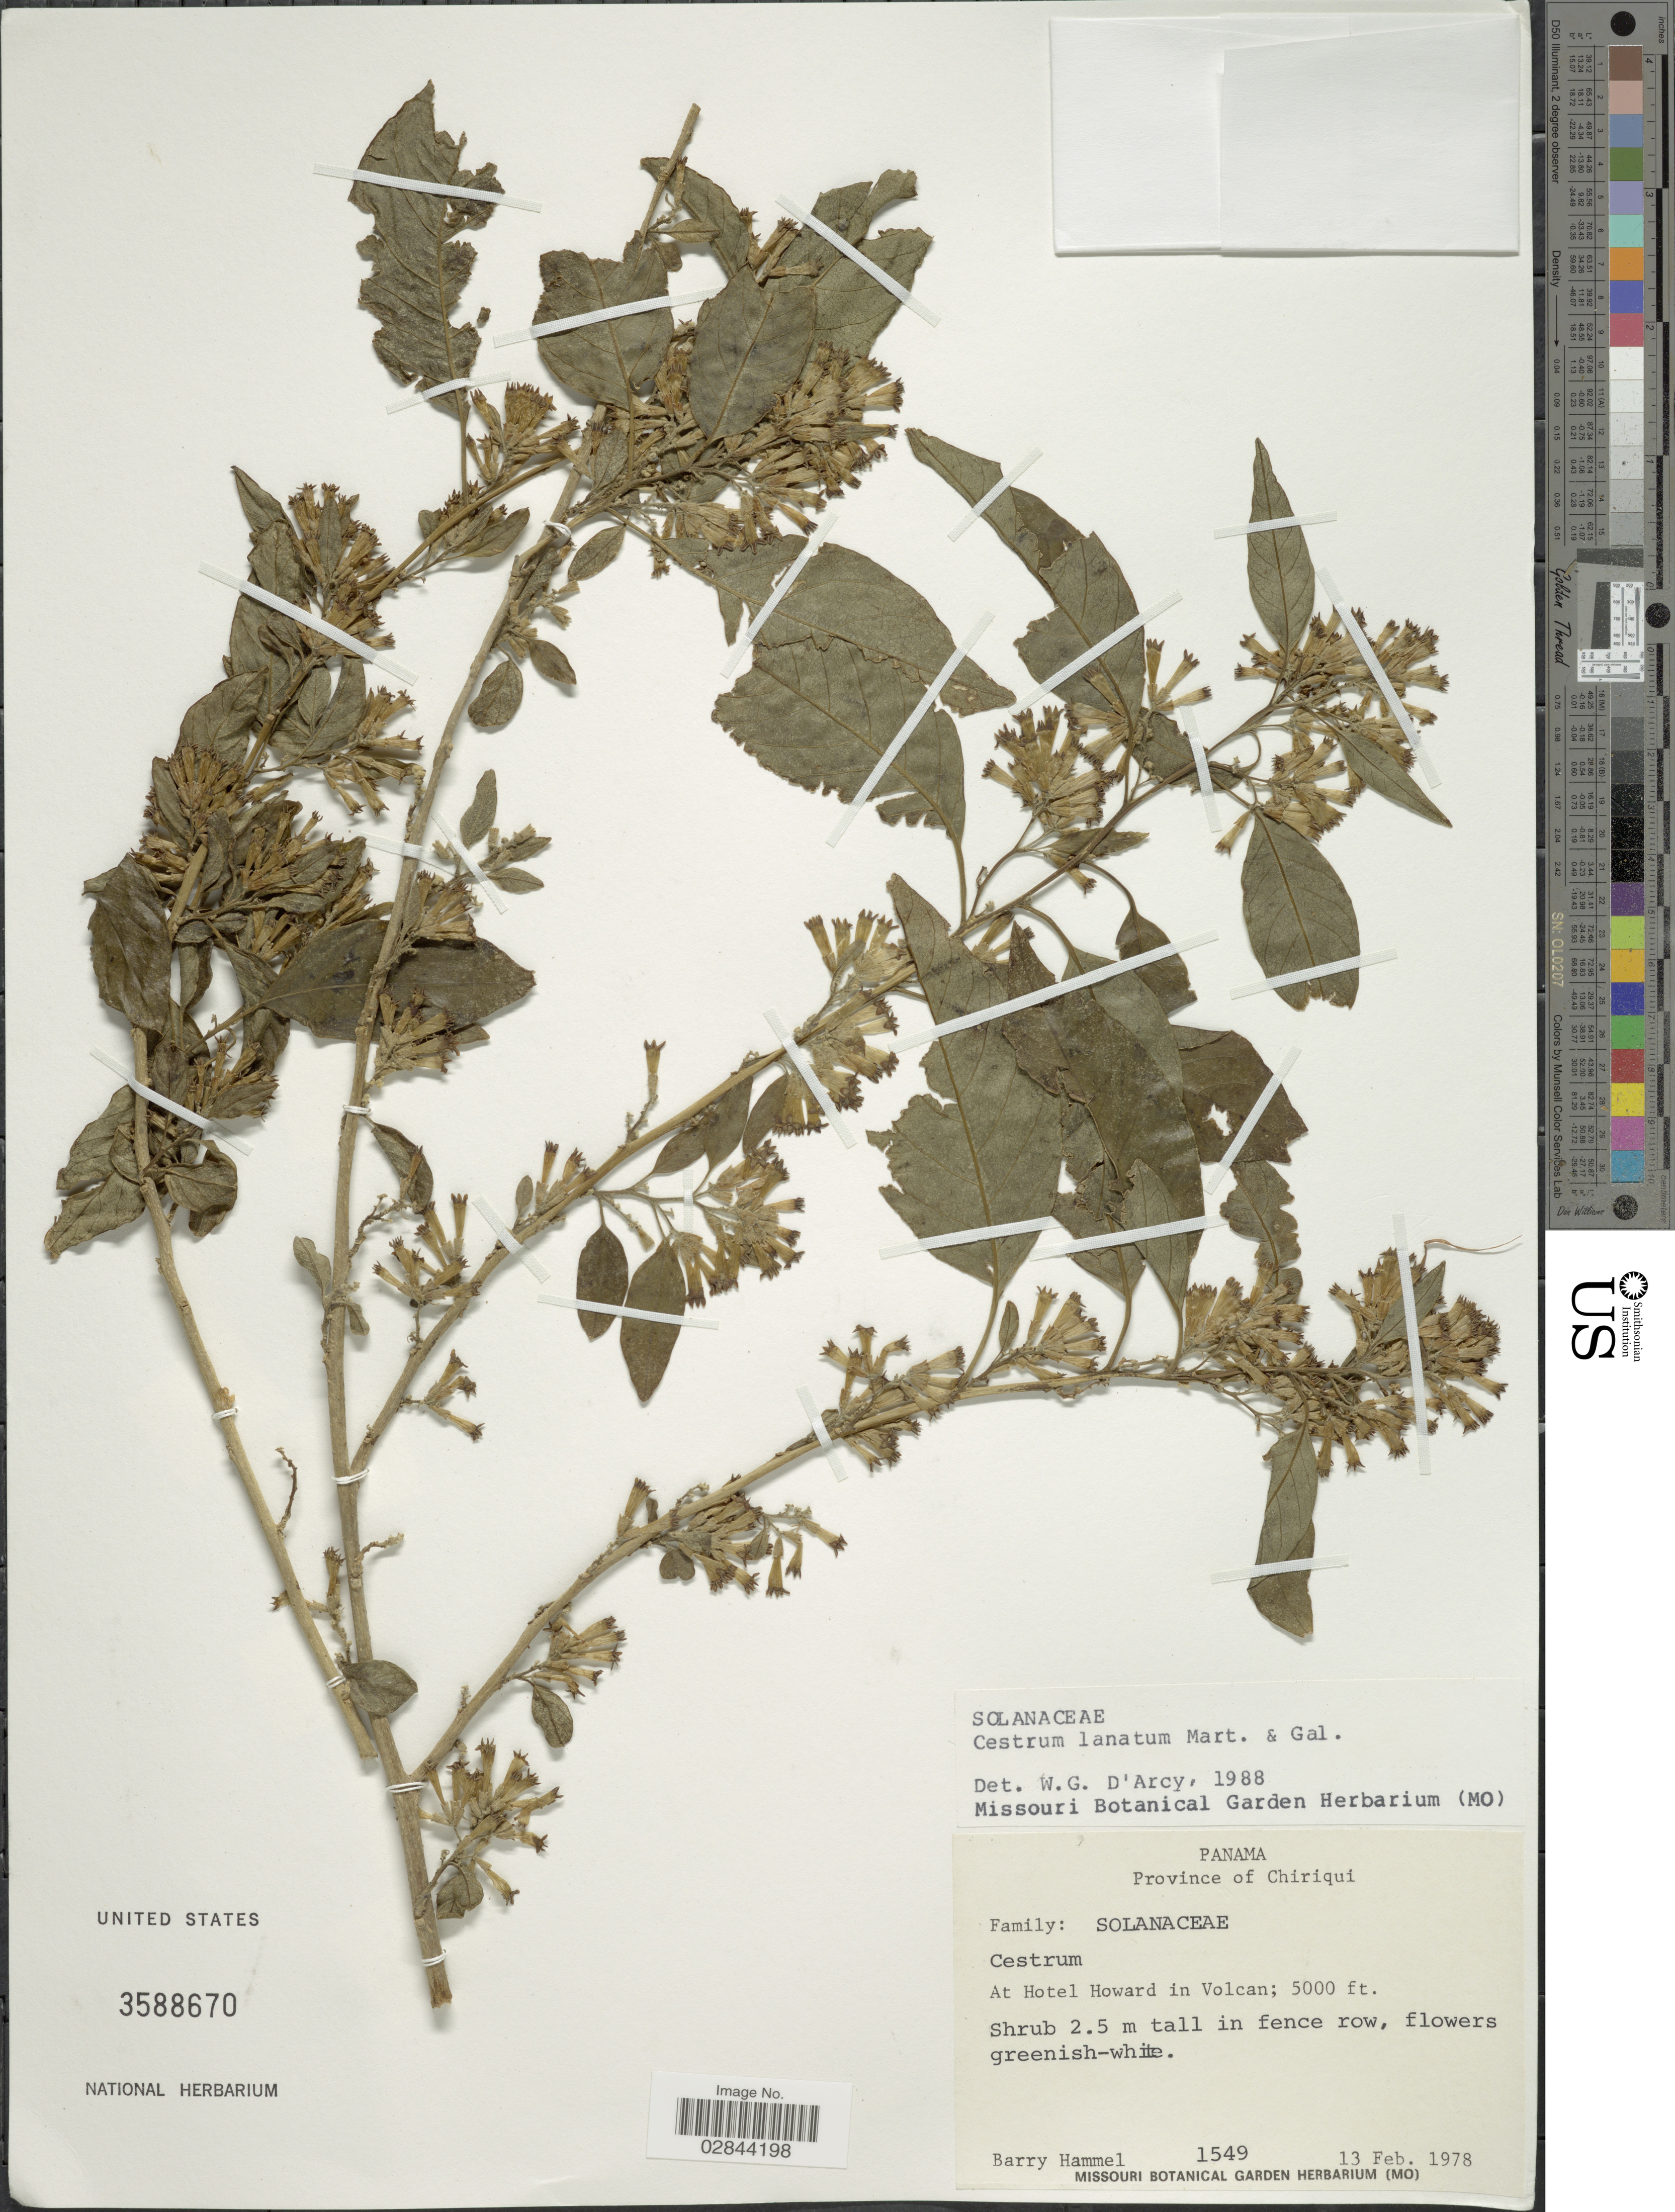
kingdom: Plantae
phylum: Tracheophyta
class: Magnoliopsida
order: Solanales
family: Solanaceae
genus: Cestrum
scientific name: Cestrum tomentosum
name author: L. f.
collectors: B. Hammel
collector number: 1549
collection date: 1978-02-13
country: Panama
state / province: Chiriqui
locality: Province of Chiriqui, At Hotel Howard in Volcan.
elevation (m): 1524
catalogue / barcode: US 3588670